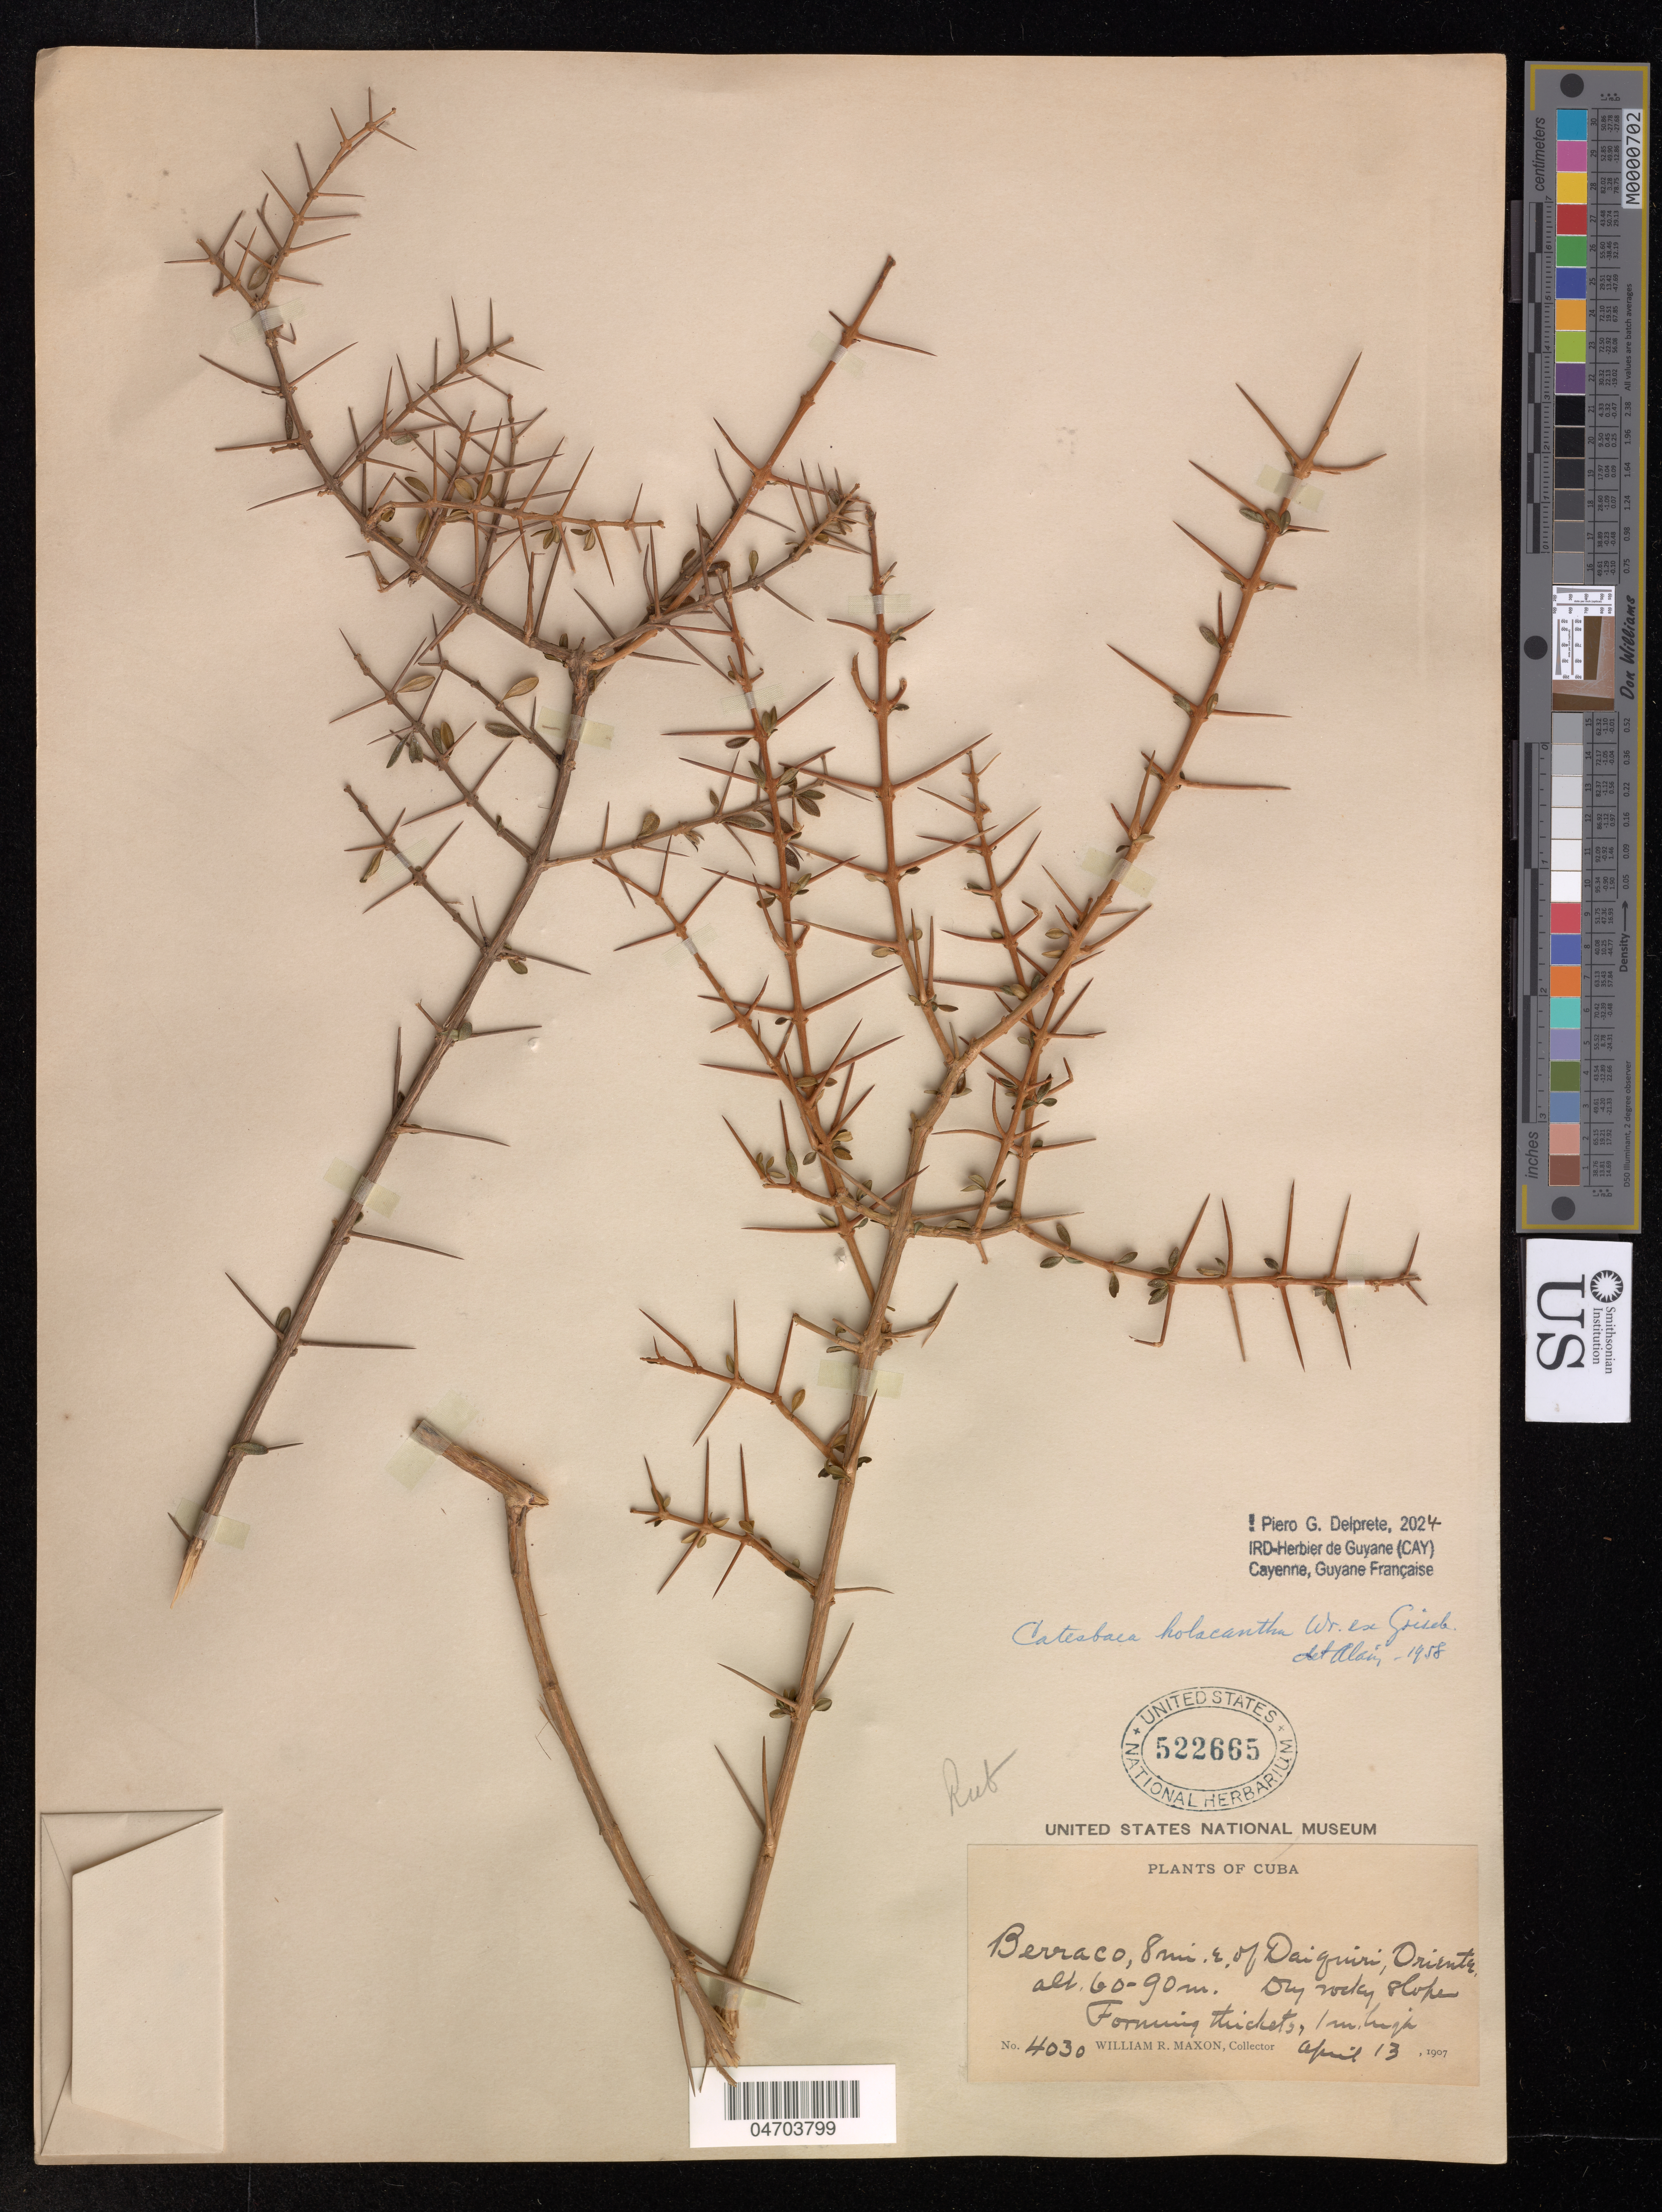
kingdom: Plantae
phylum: Tracheophyta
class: Magnoliopsida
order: Gentianales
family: Rubiaceae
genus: Catesbaea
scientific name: Catesbaea holacantha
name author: Griseb.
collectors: W. R. Maxon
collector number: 4030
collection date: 1907-04-13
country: Cuba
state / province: Oriente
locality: Berraco, 8mi. E. of Daiquiri.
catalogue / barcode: US 522665